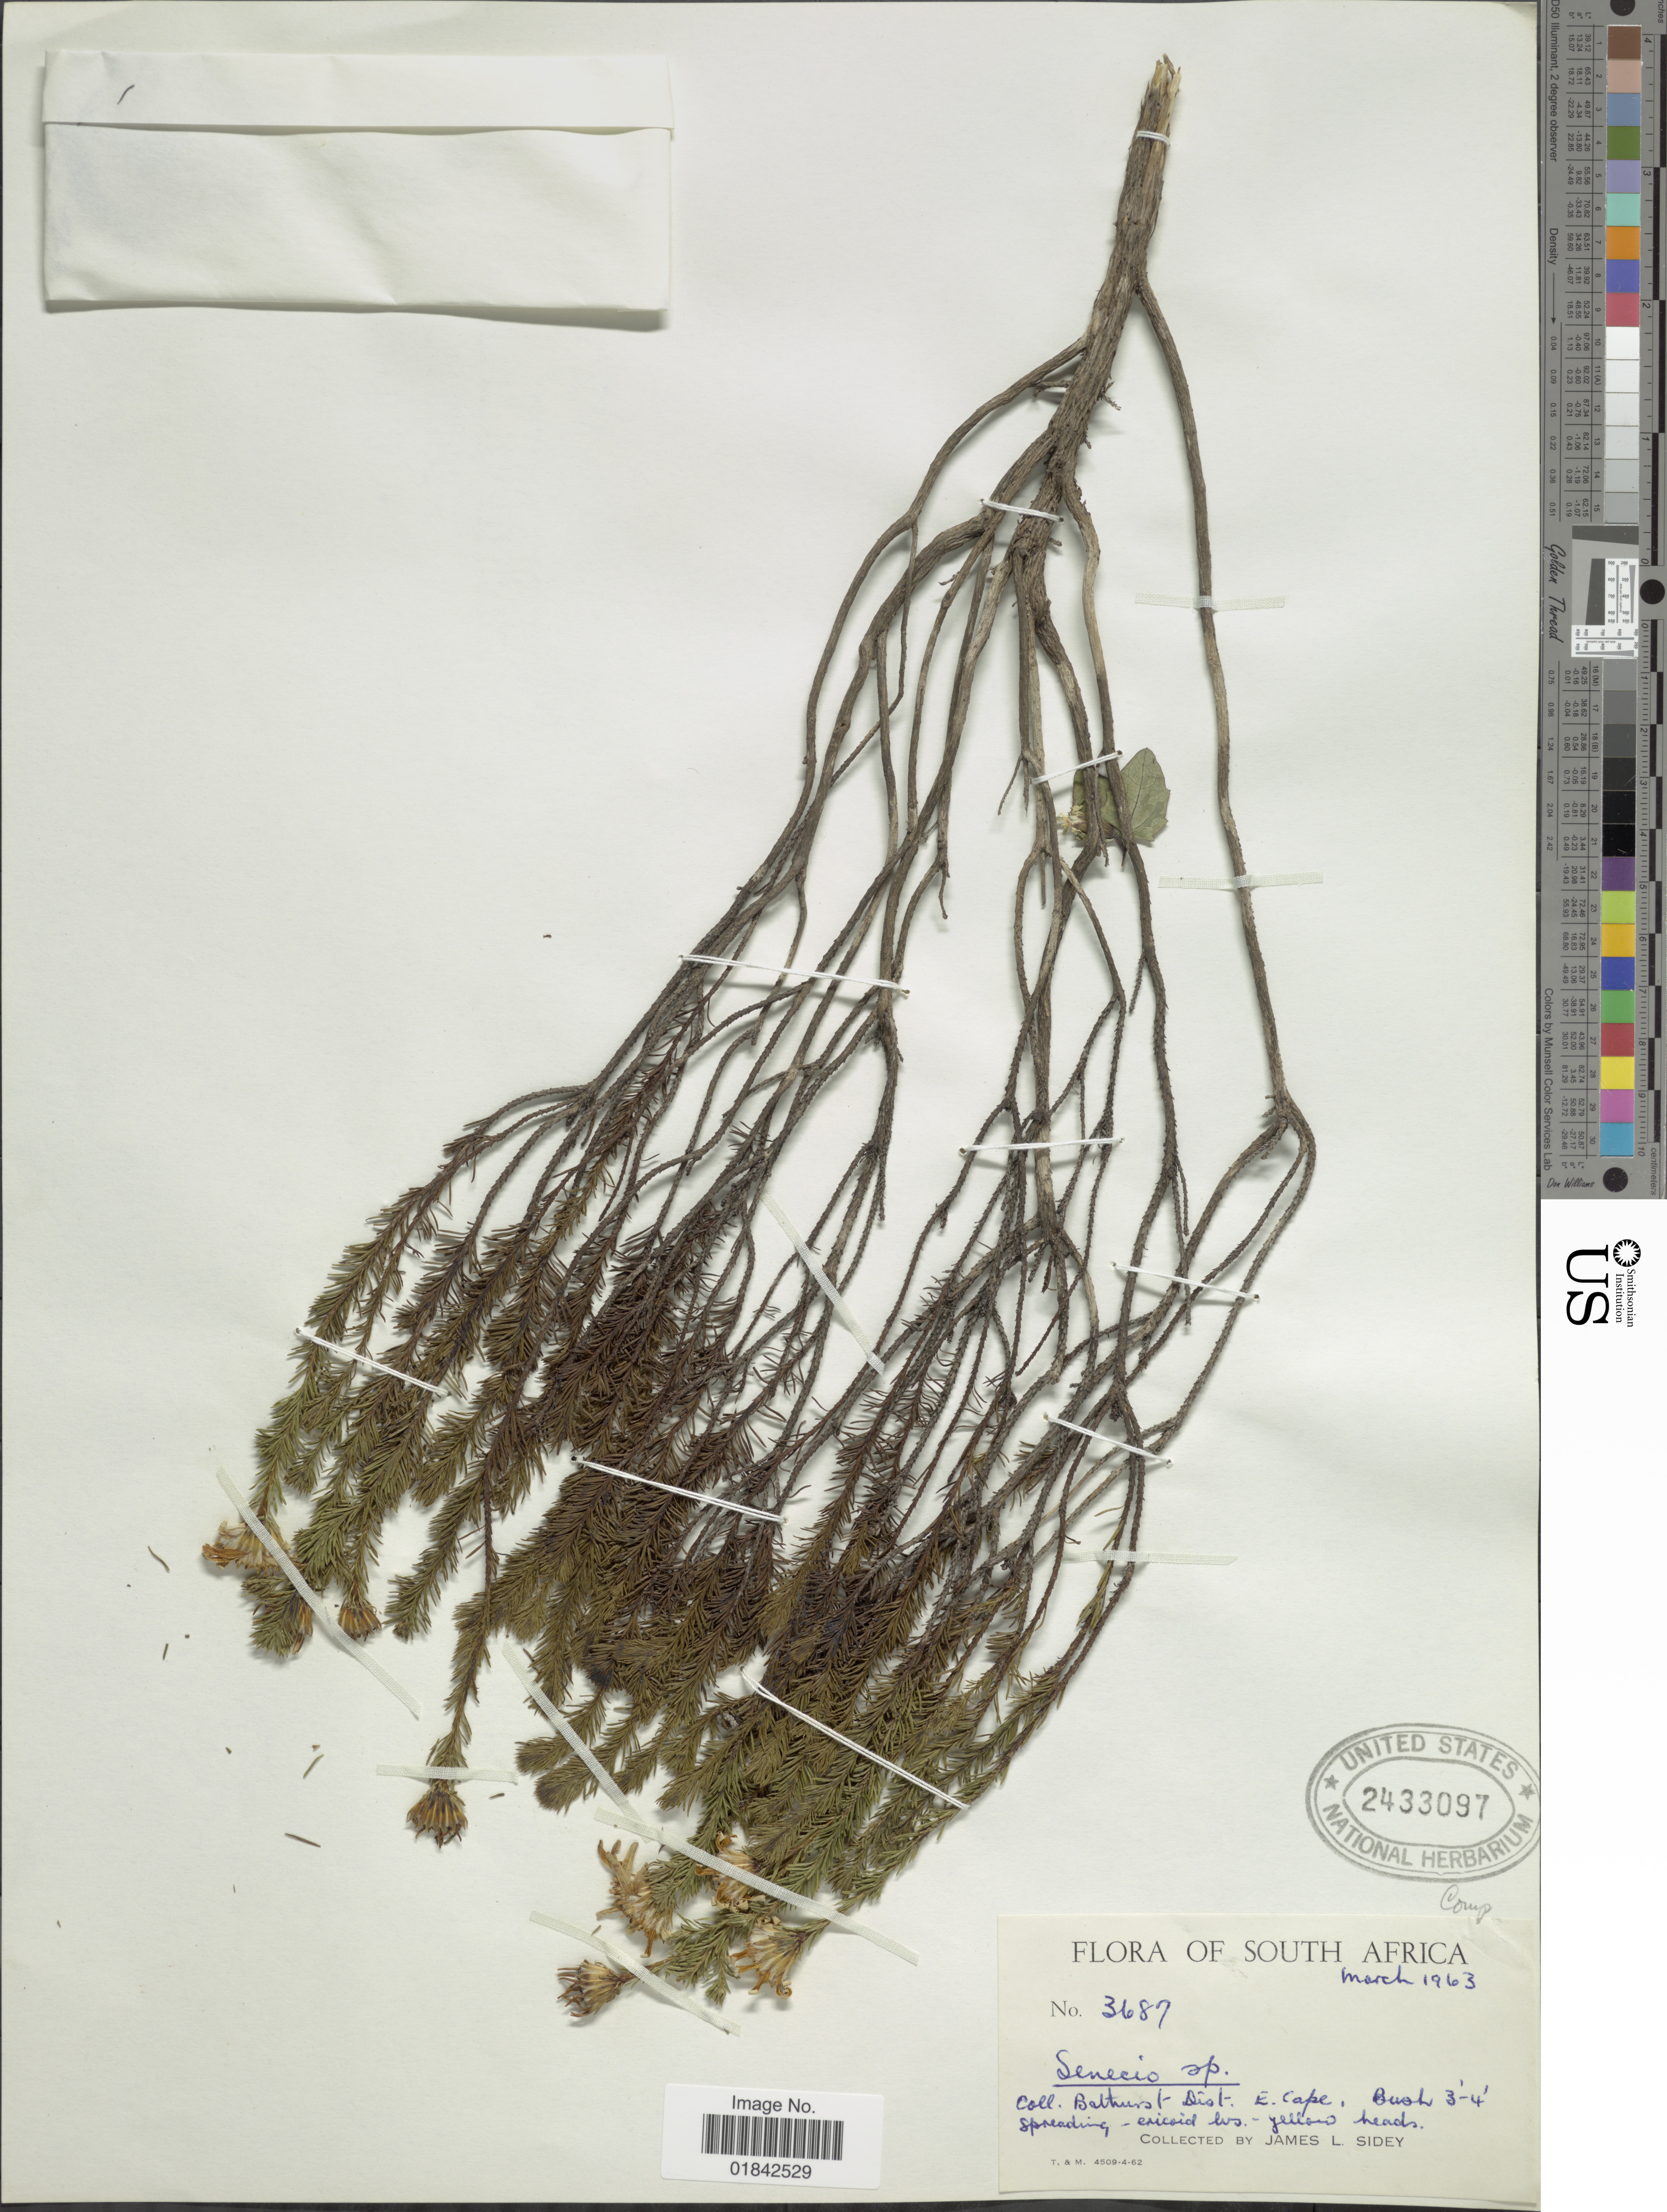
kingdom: Plantae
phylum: Tracheophyta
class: Magnoliopsida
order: Asterales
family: Asteraceae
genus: Senecio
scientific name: Senecio pinifolius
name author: (L.) Lam.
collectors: J. L. Sidey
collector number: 3687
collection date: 1963-03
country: South Africa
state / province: Eastern Cape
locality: Bathurst Dist.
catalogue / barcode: US 2433097